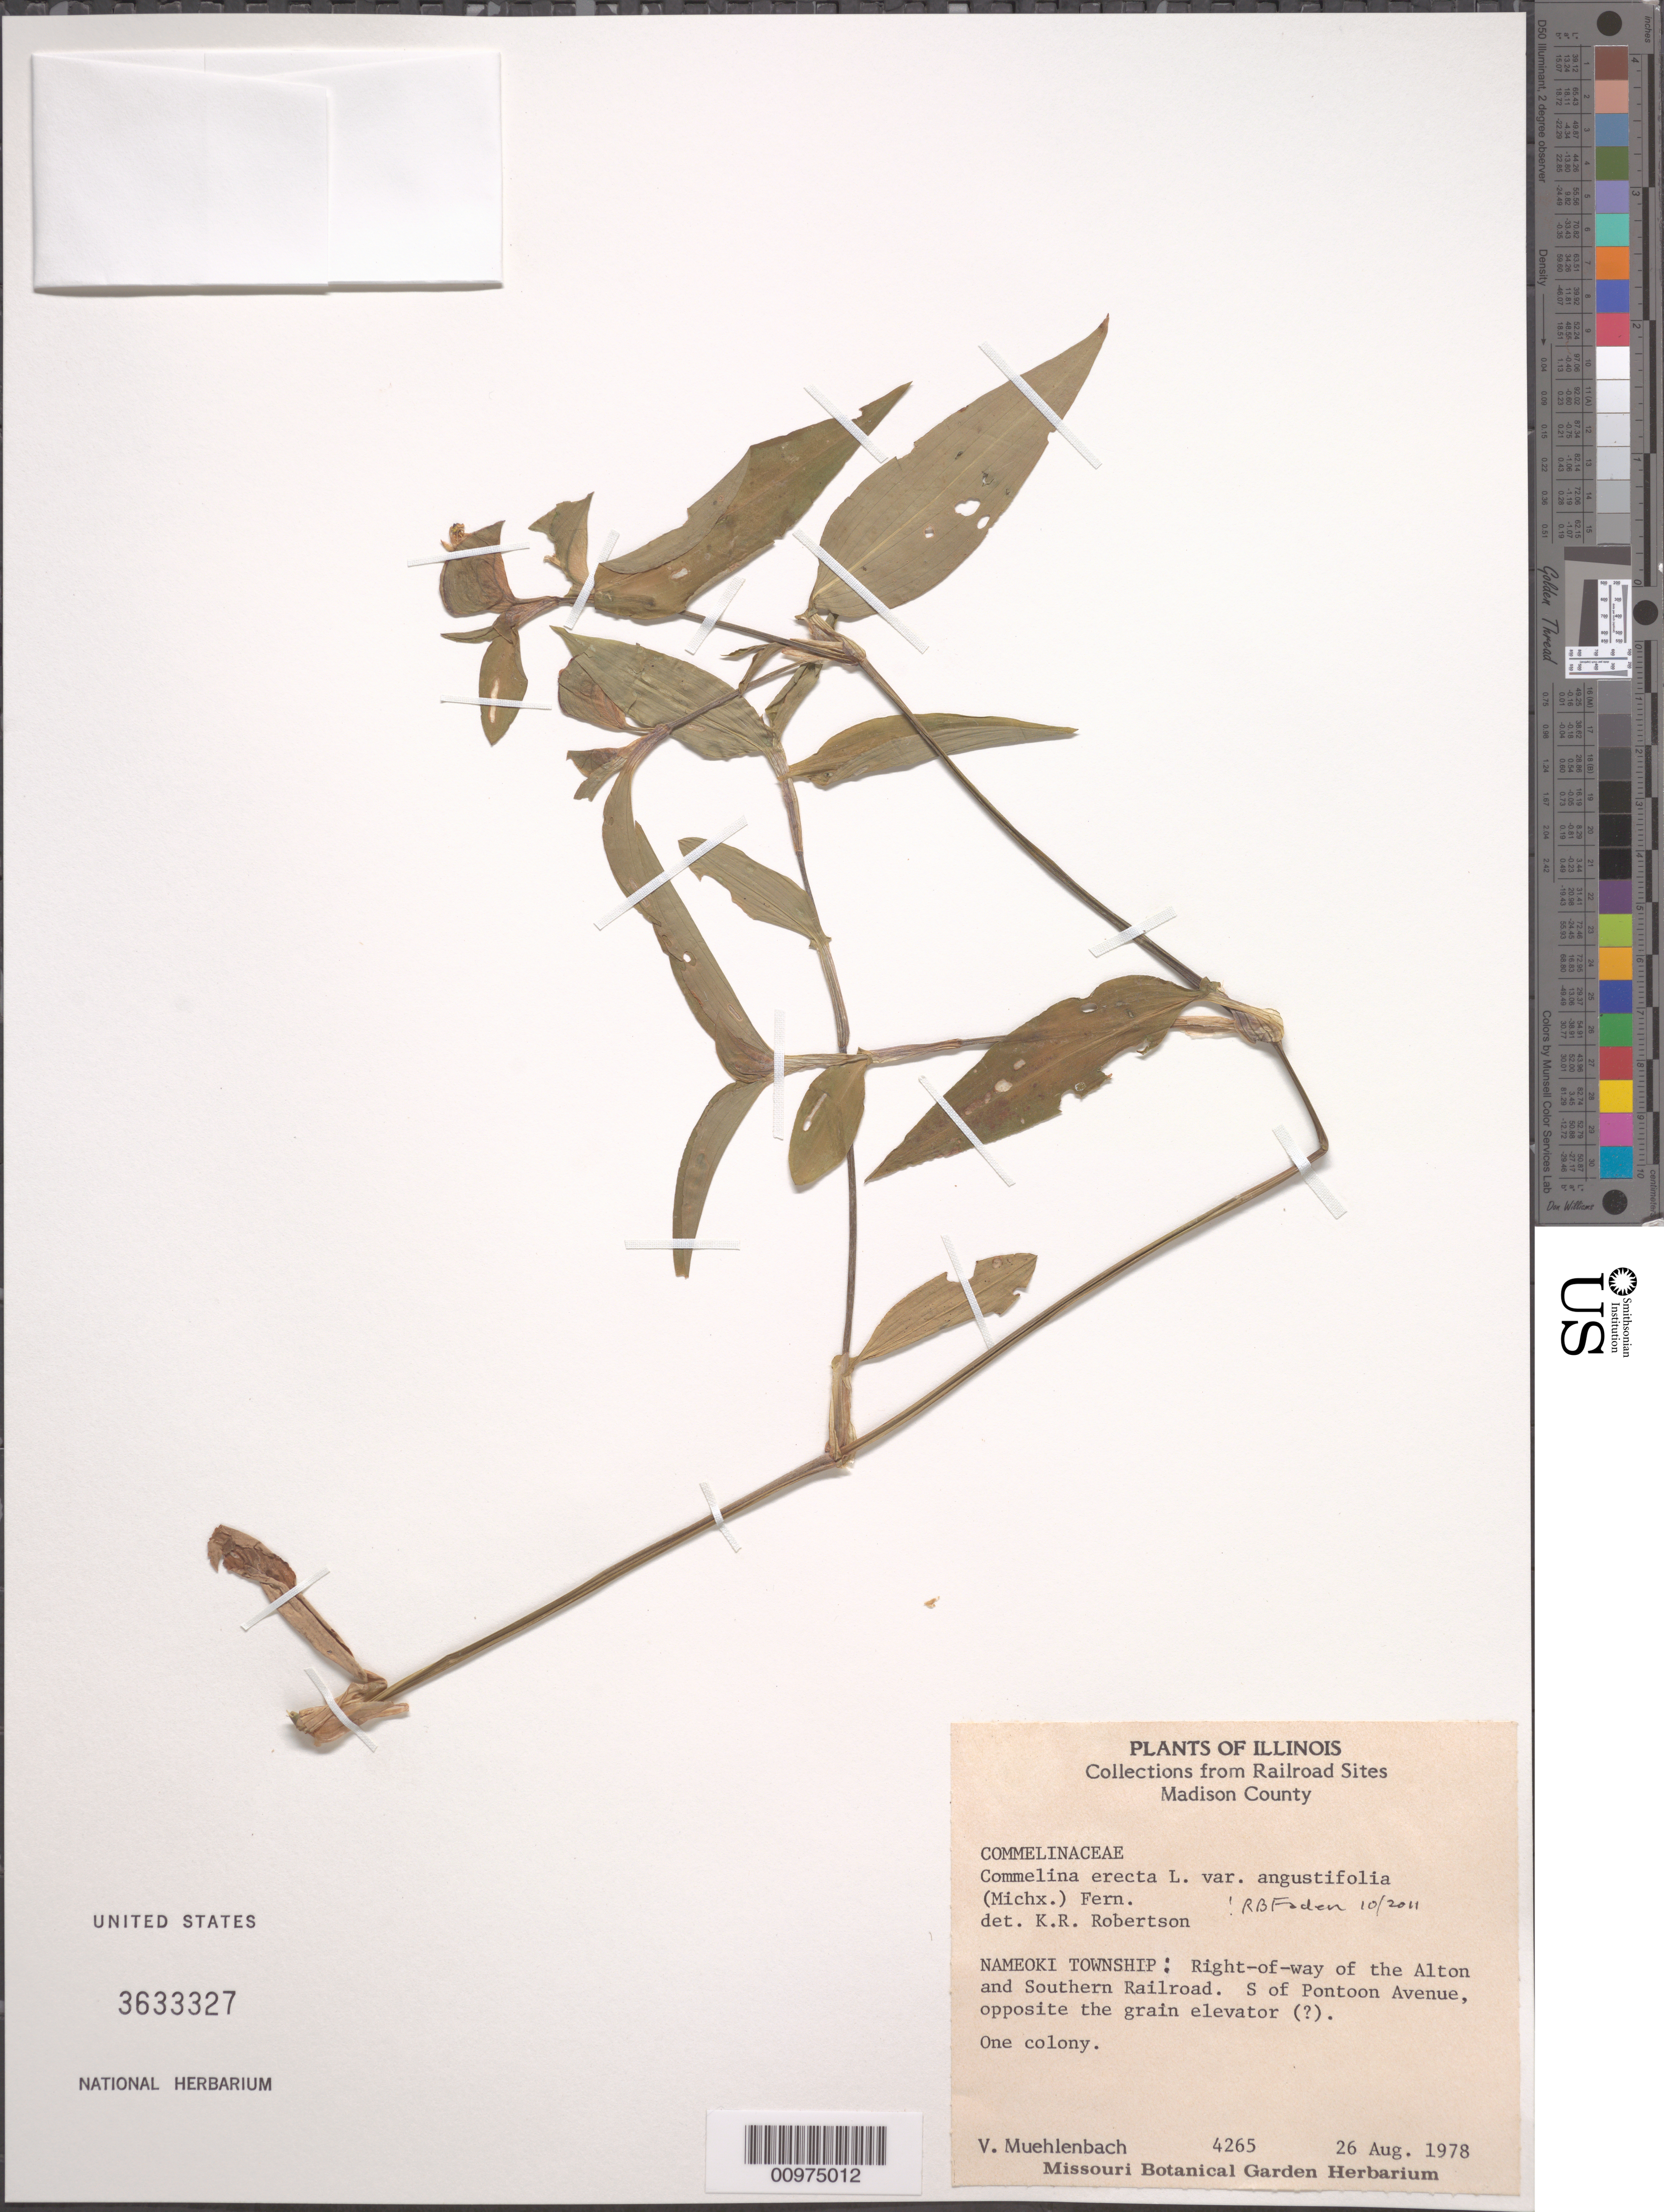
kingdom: Plantae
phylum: Tracheophyta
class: Liliopsida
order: Commelinales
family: Commelinaceae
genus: Commelina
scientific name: Commelina erecta var. angustifolia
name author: (Michx.) Fernald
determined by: Faden, Robert B., (US), Smithsonian Institution - National Museum of Natural History (UNITED STATES)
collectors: V. Muehlenbach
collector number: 4265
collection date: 1978-08-26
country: United States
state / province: Illinois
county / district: Madison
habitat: Right-of-way of the Alton and Southern Railroad. S of Pontoon Avenue, opposite the grain elevator (?)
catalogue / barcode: US 3633327